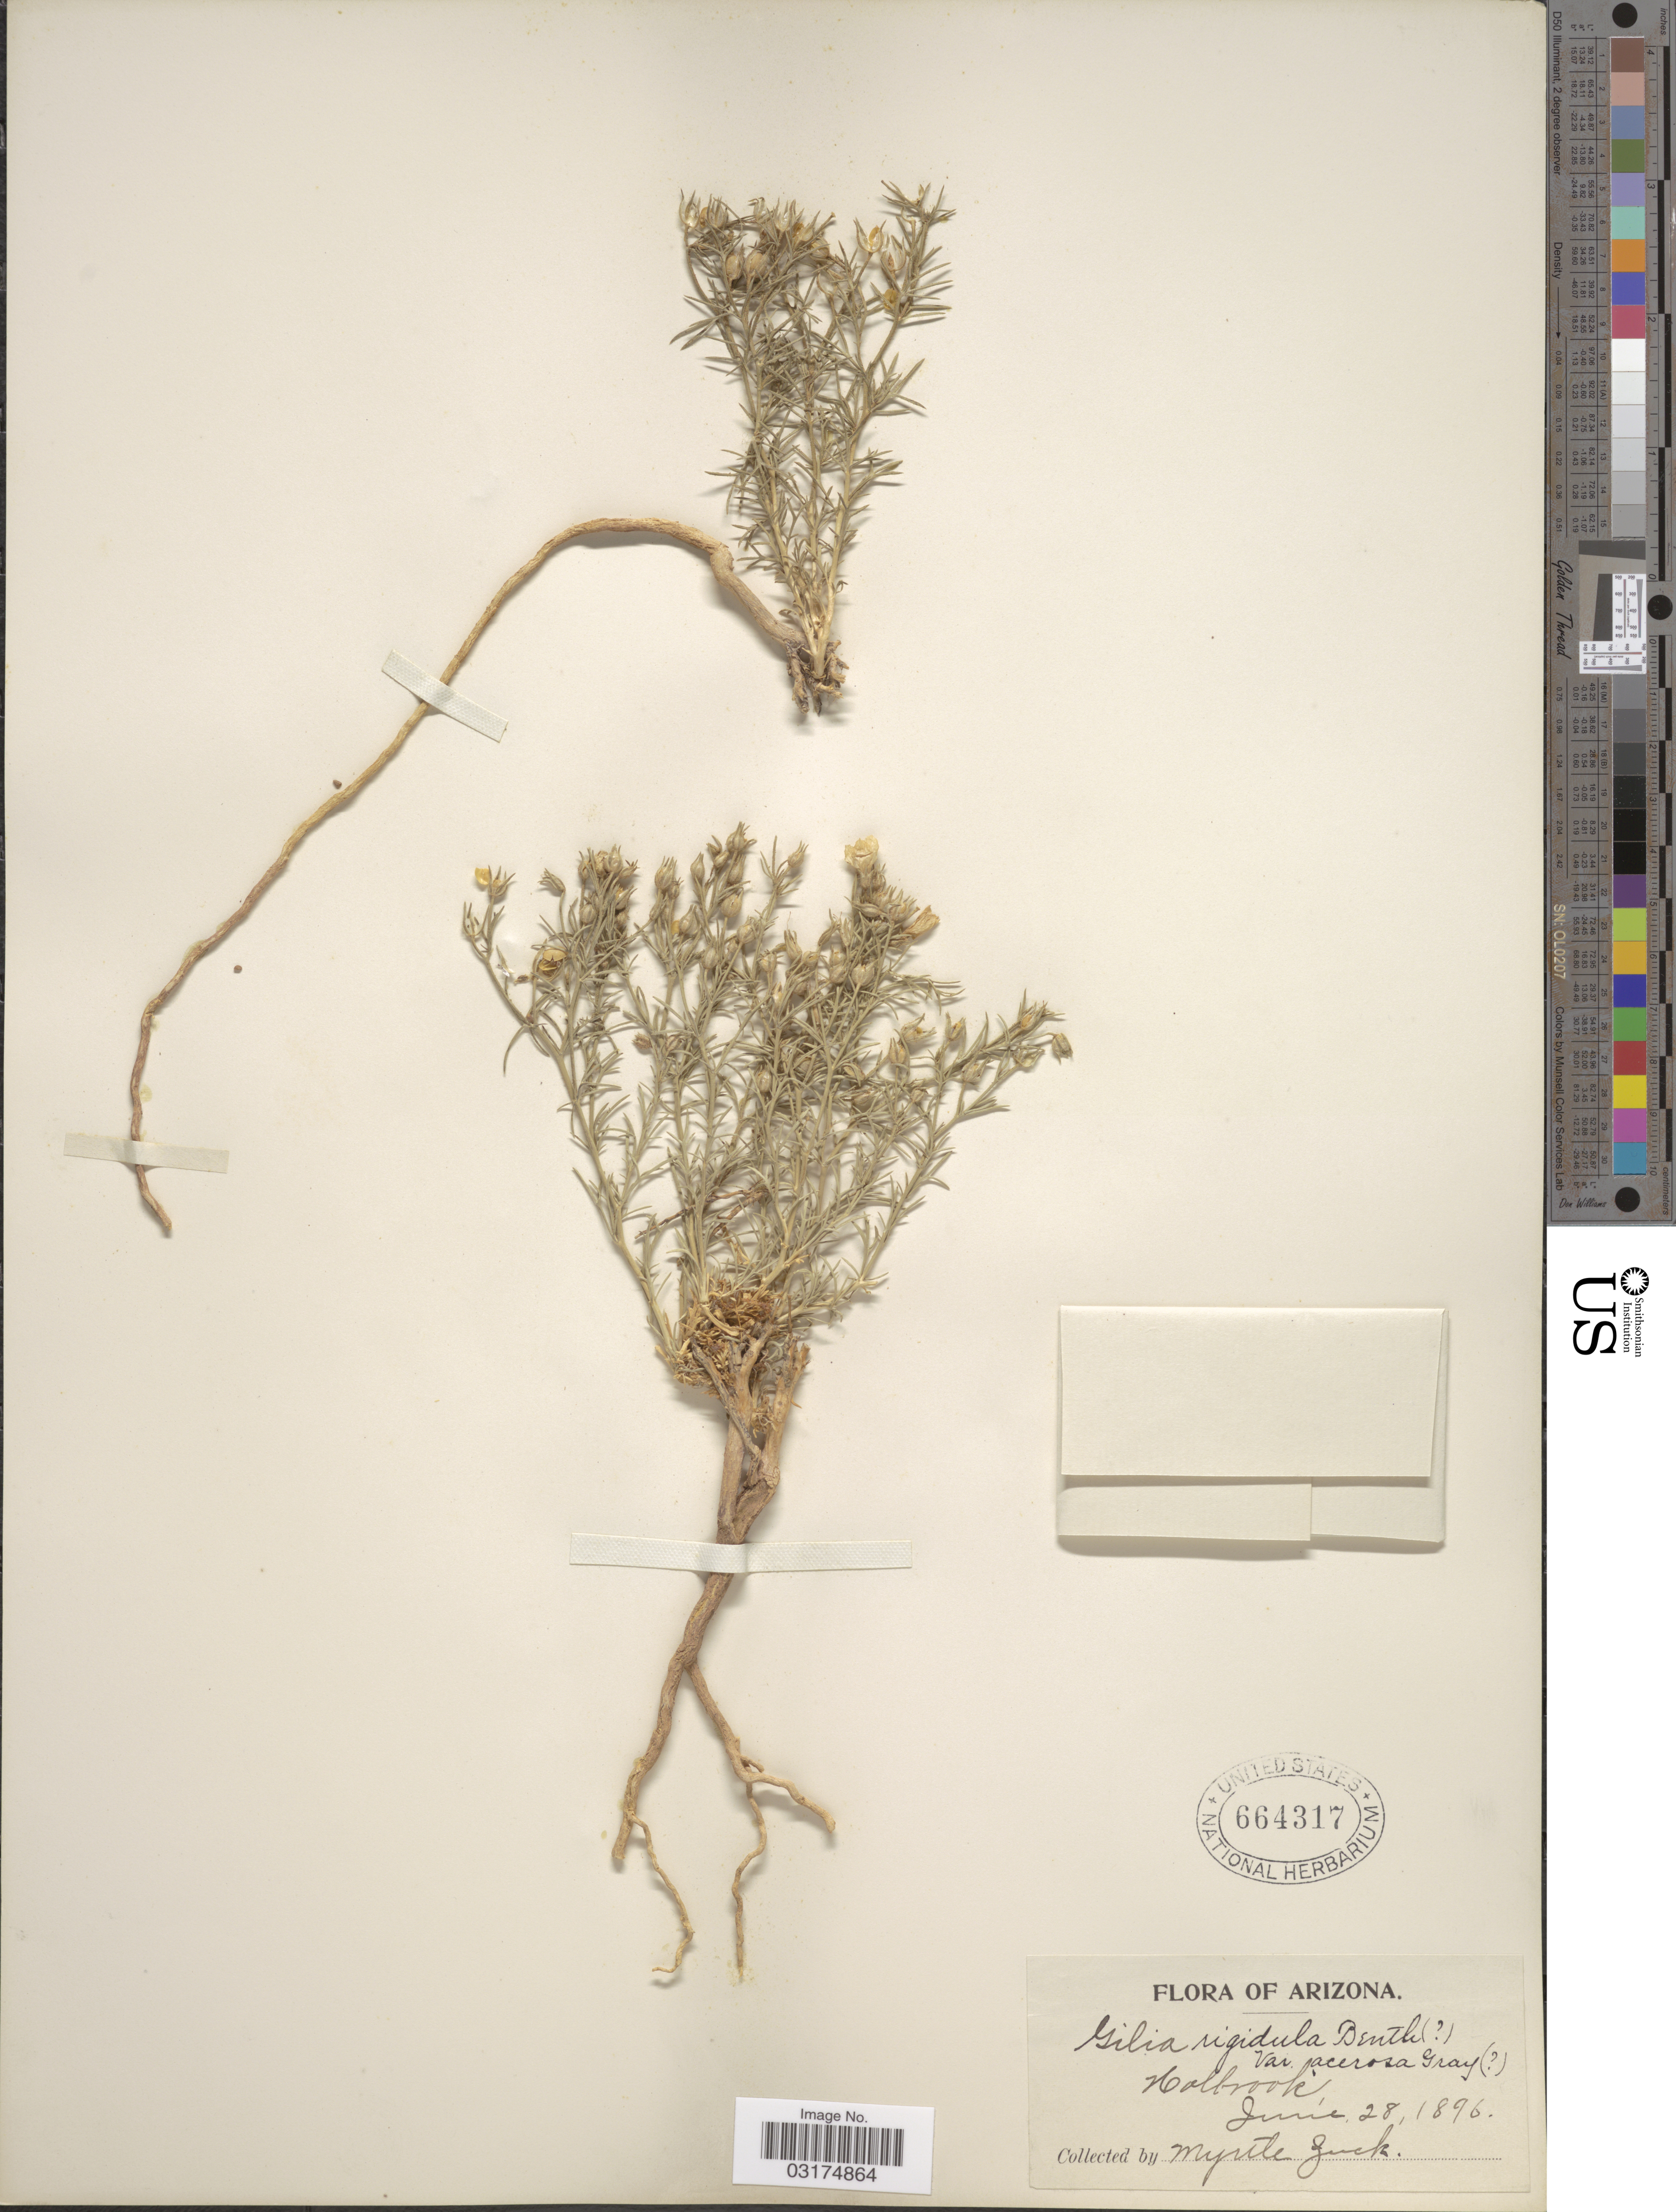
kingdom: Plantae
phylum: Tracheophyta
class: Magnoliopsida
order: Ericales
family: Polemoniaceae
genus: Giliastrum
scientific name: Giliastrum acerosum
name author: (A. Gray) Rydb.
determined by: Strong, Mark T., (BOT), Smithsonian Institution - National Museum of Natural History (UNITED STATES)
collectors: M. Zuck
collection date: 1896-06-28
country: United States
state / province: Arizona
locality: Holbrook.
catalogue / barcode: US 664317